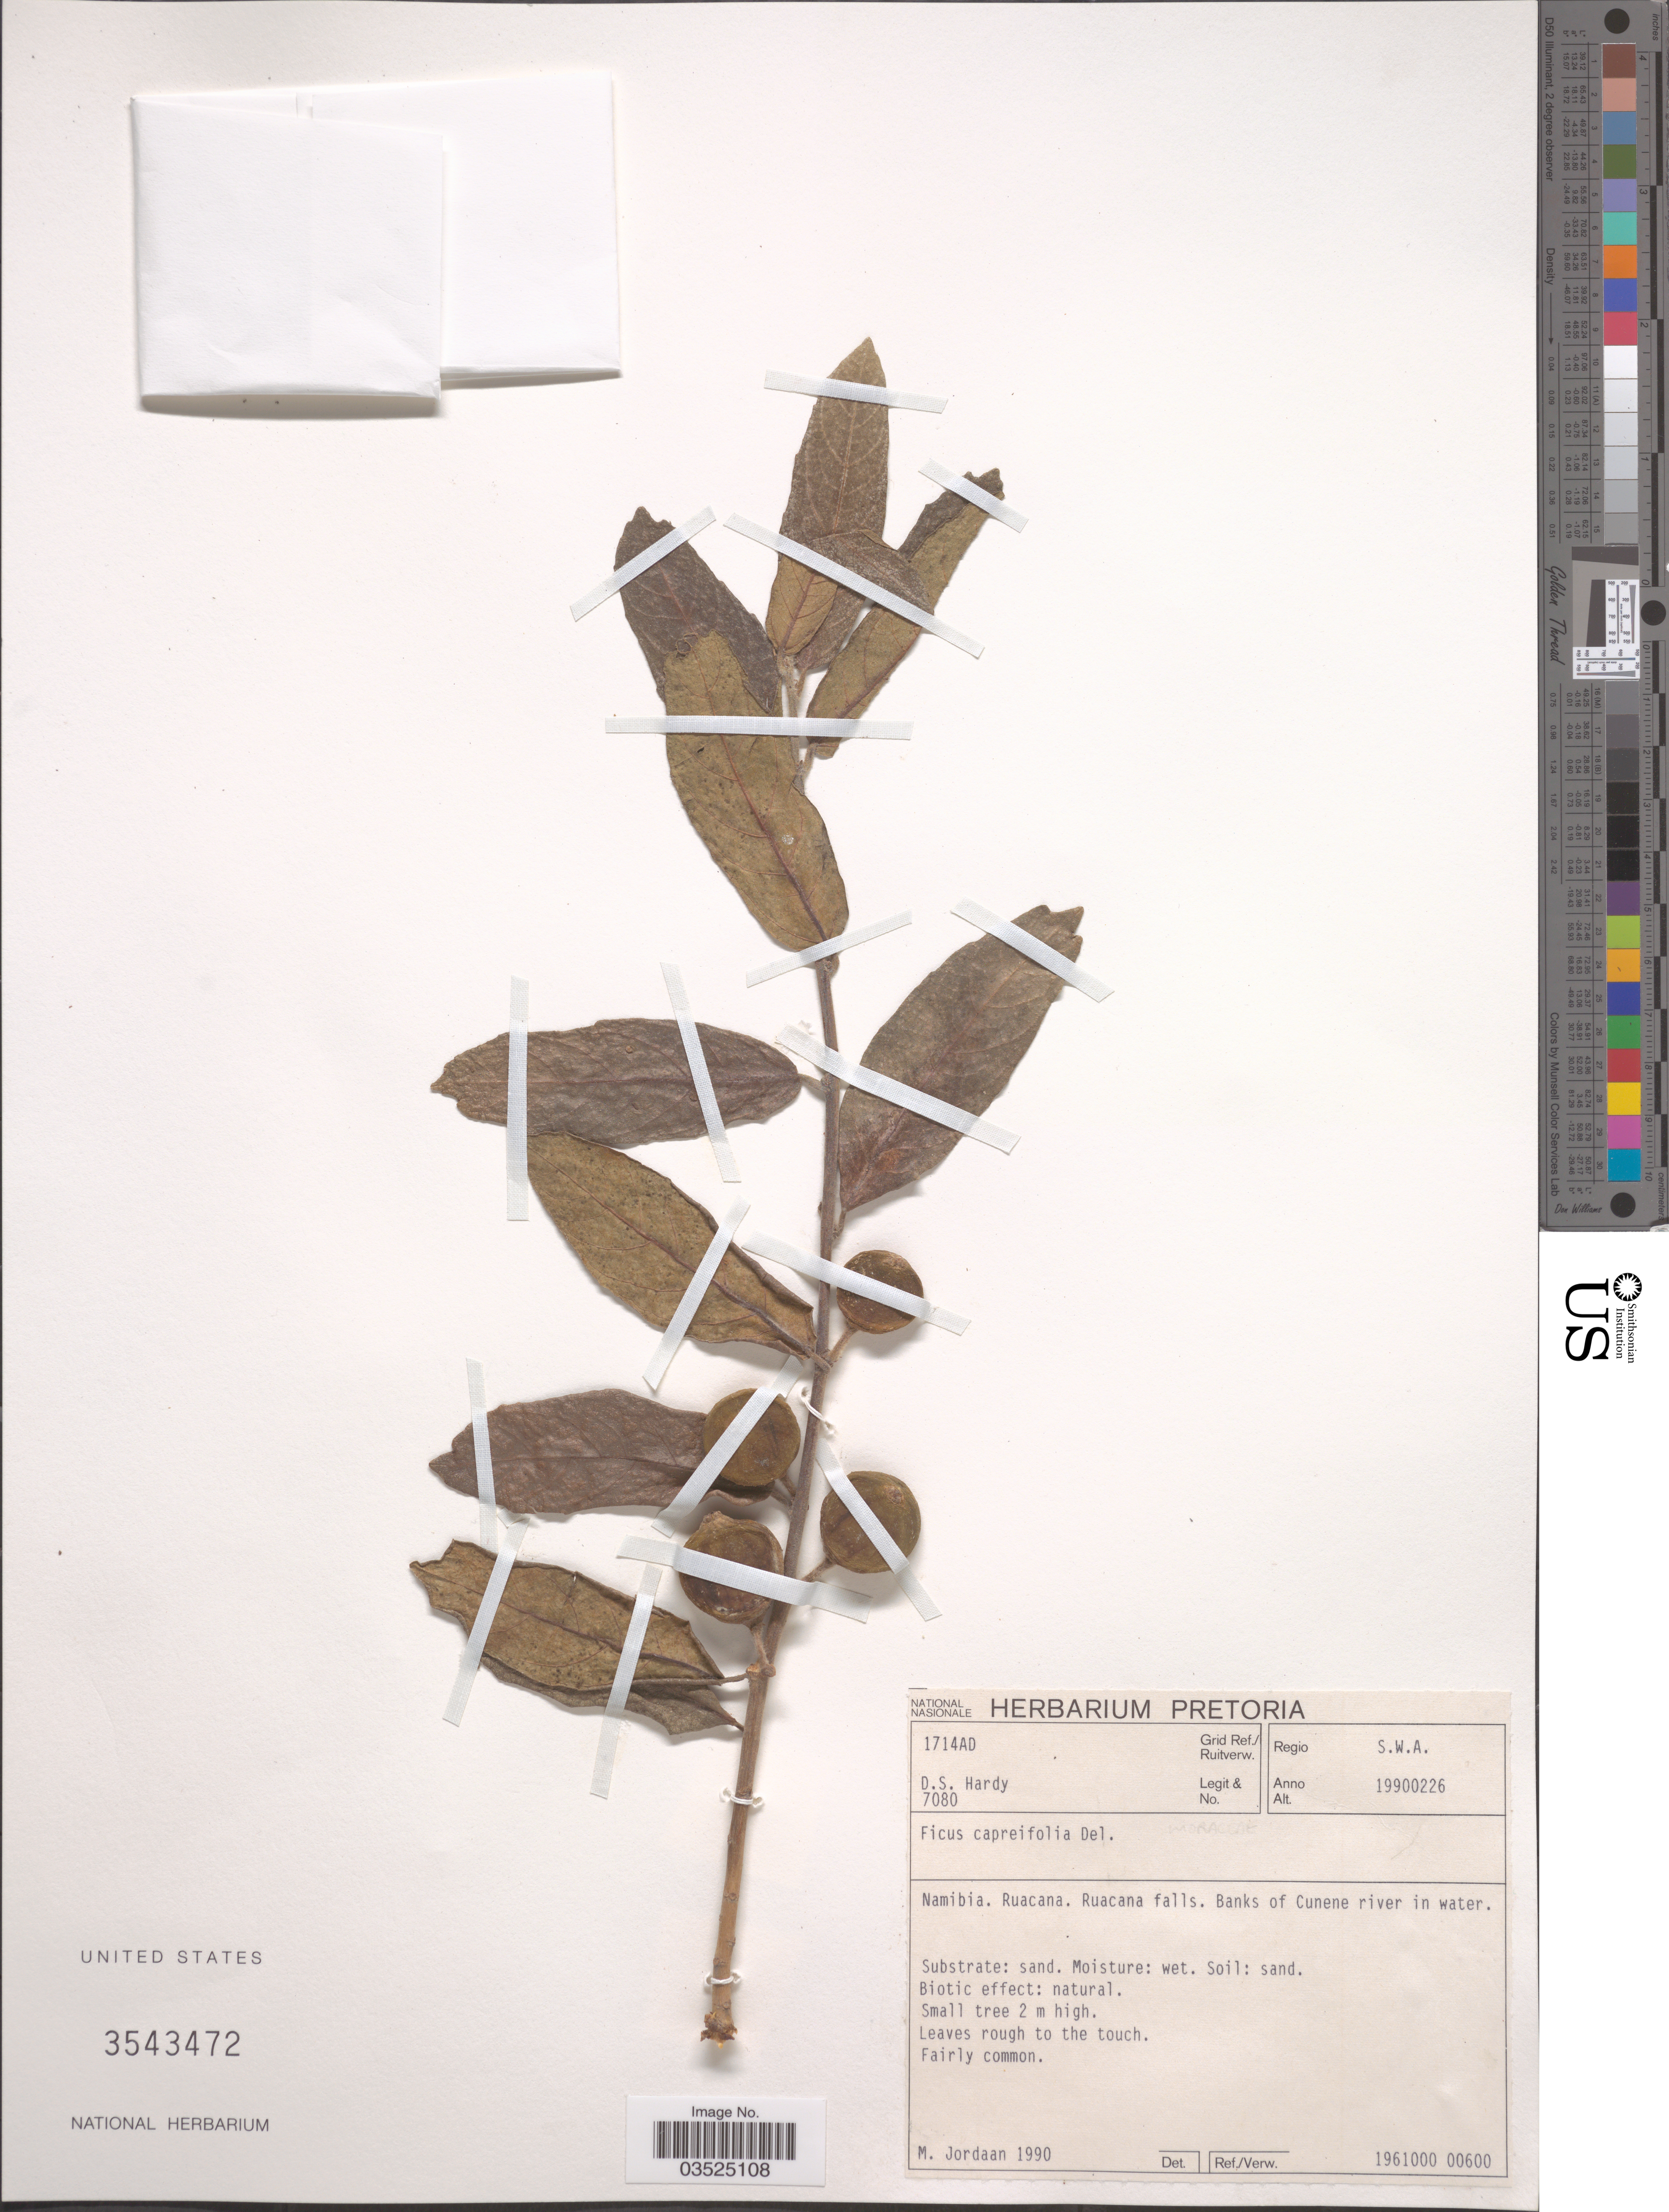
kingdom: Plantae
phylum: Tracheophyta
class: Magnoliopsida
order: Rosales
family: Moraceae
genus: Ficus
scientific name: Ficus capreifolia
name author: Delile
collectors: D. Hardy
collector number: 7080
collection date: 1990-02-26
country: Namibia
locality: Grid Ref./Ruitverw. 1714AD. Regio S.W.A. Ruacana. Ruacana falls. Banks of Cunene river in water.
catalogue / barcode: US 3543472